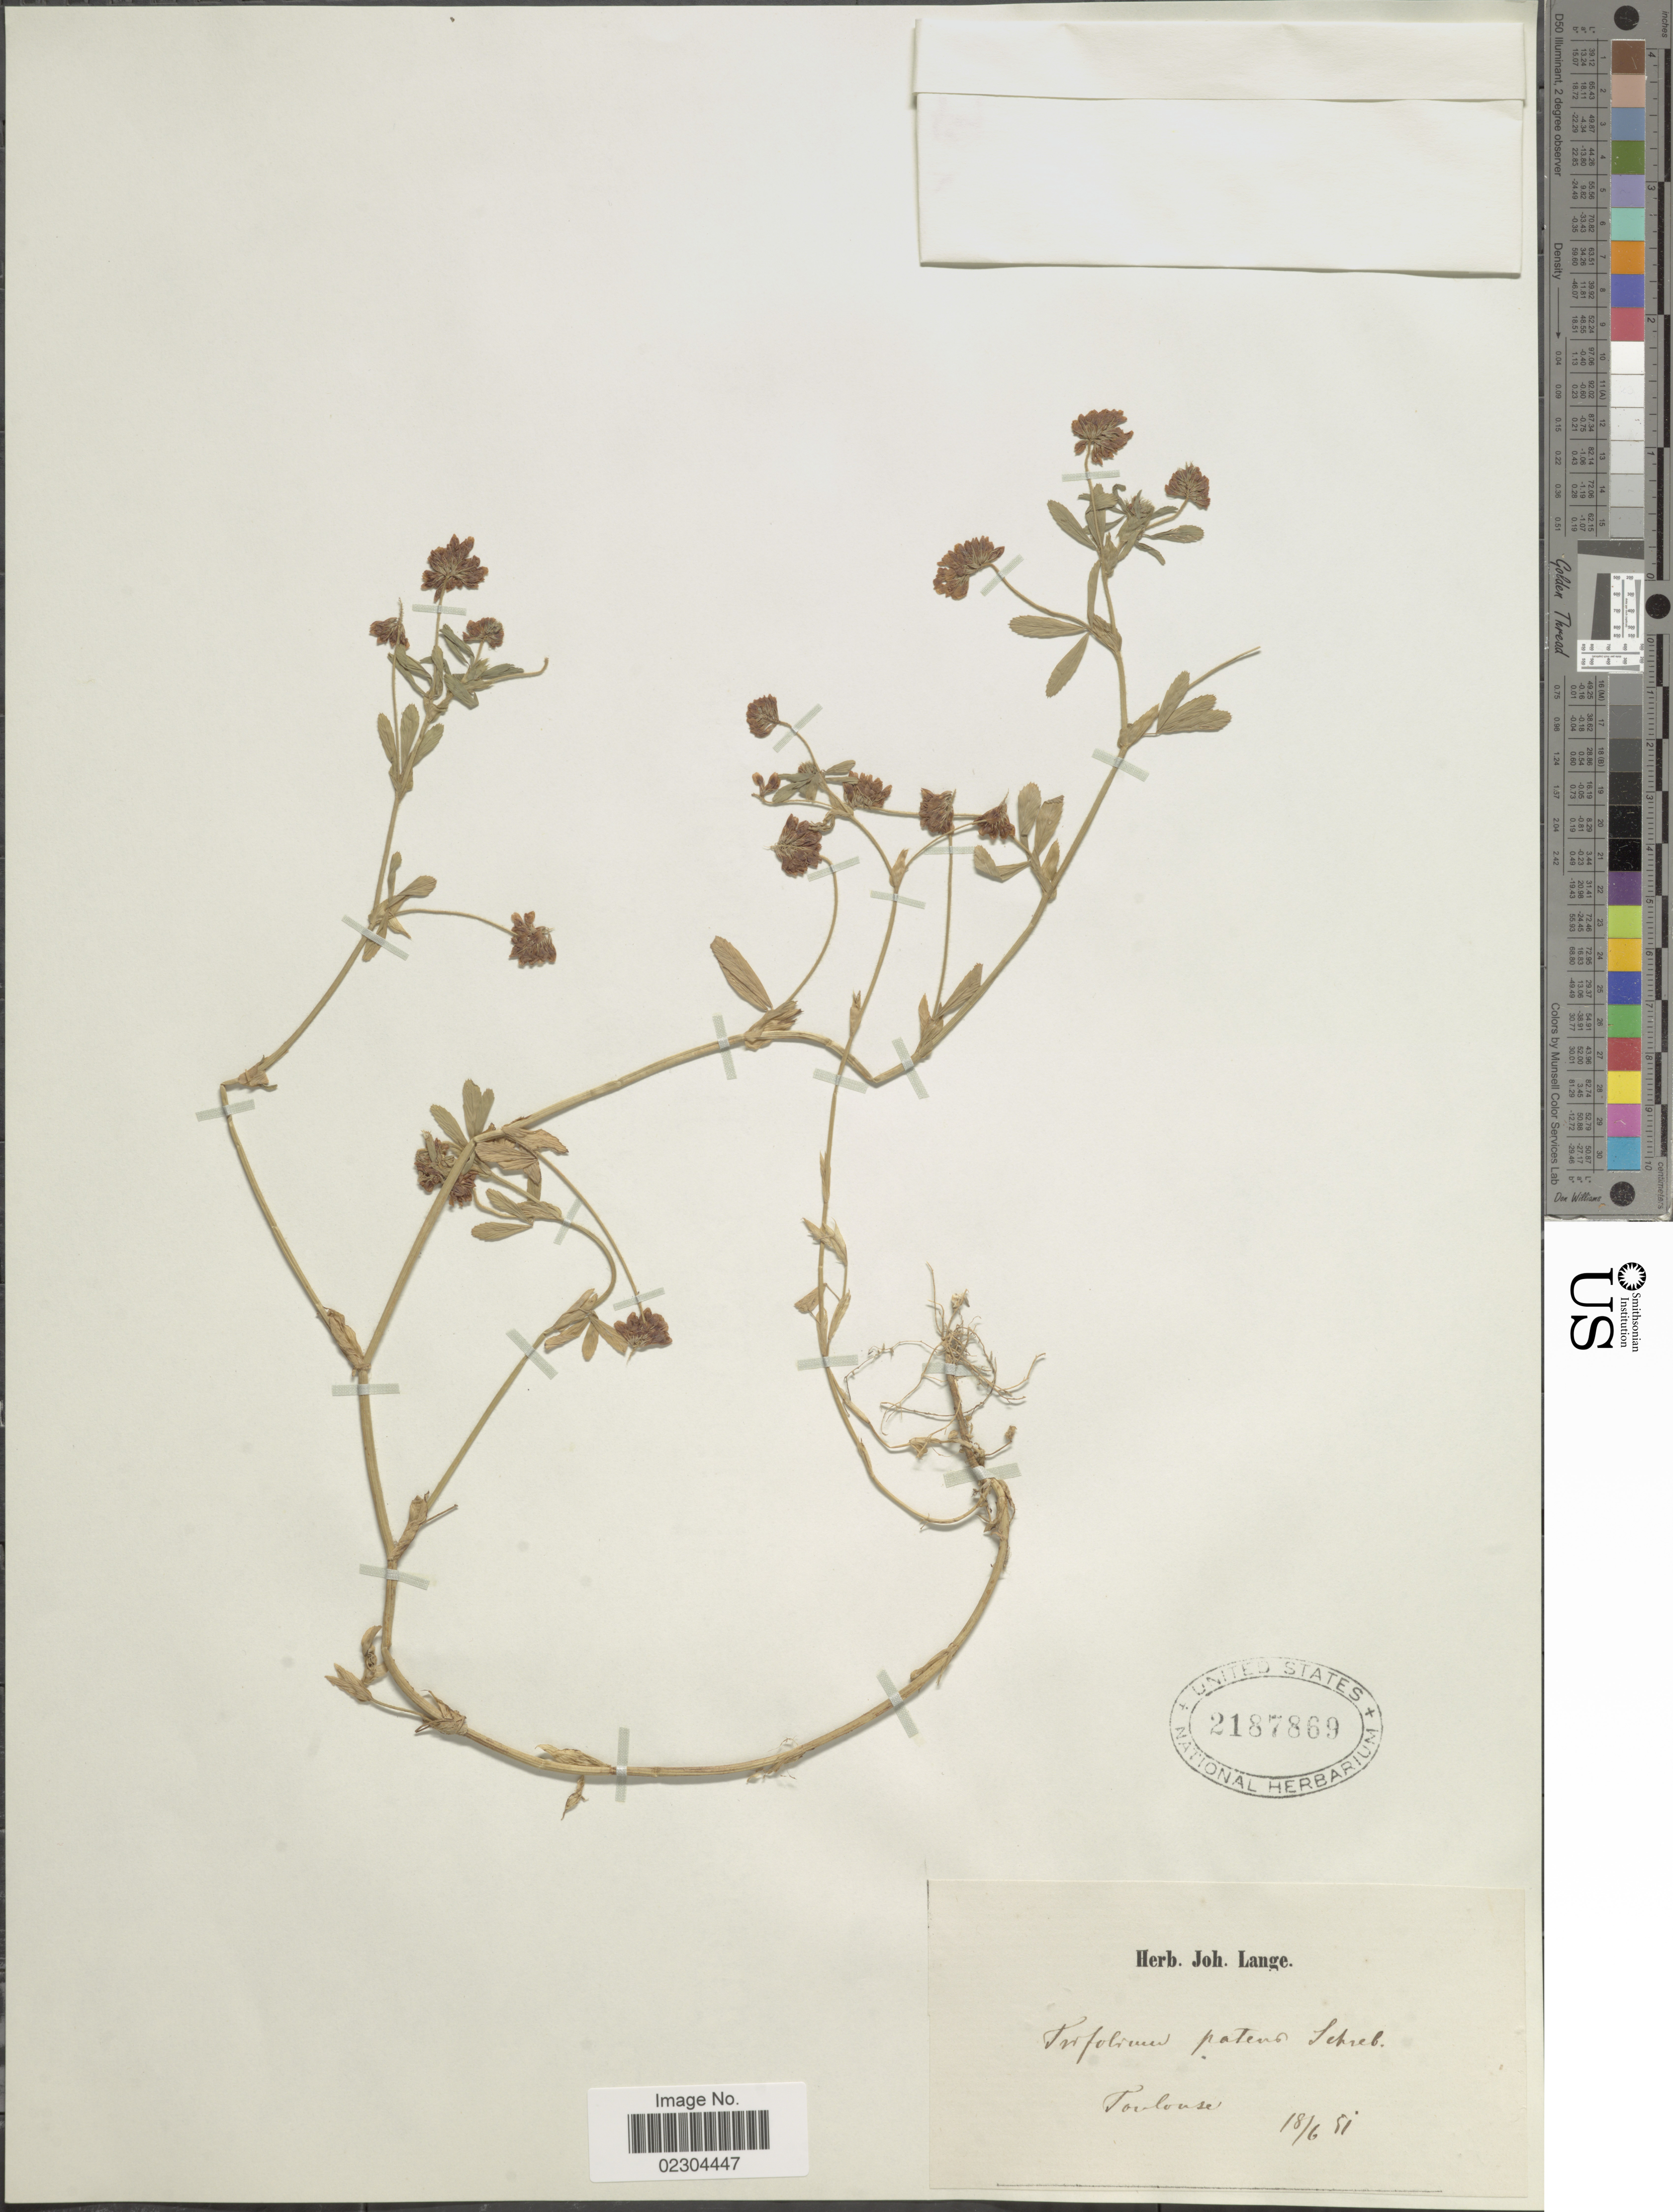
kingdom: Plantae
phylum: Tracheophyta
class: Magnoliopsida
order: Fabales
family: Fabaceae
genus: Trifolium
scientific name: Trifolium patens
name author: Schreb.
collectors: ex herb. Joh. Lange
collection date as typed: Transcribed d/m/y: 18/6/51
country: France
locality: Toulouse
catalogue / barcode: US 2187869